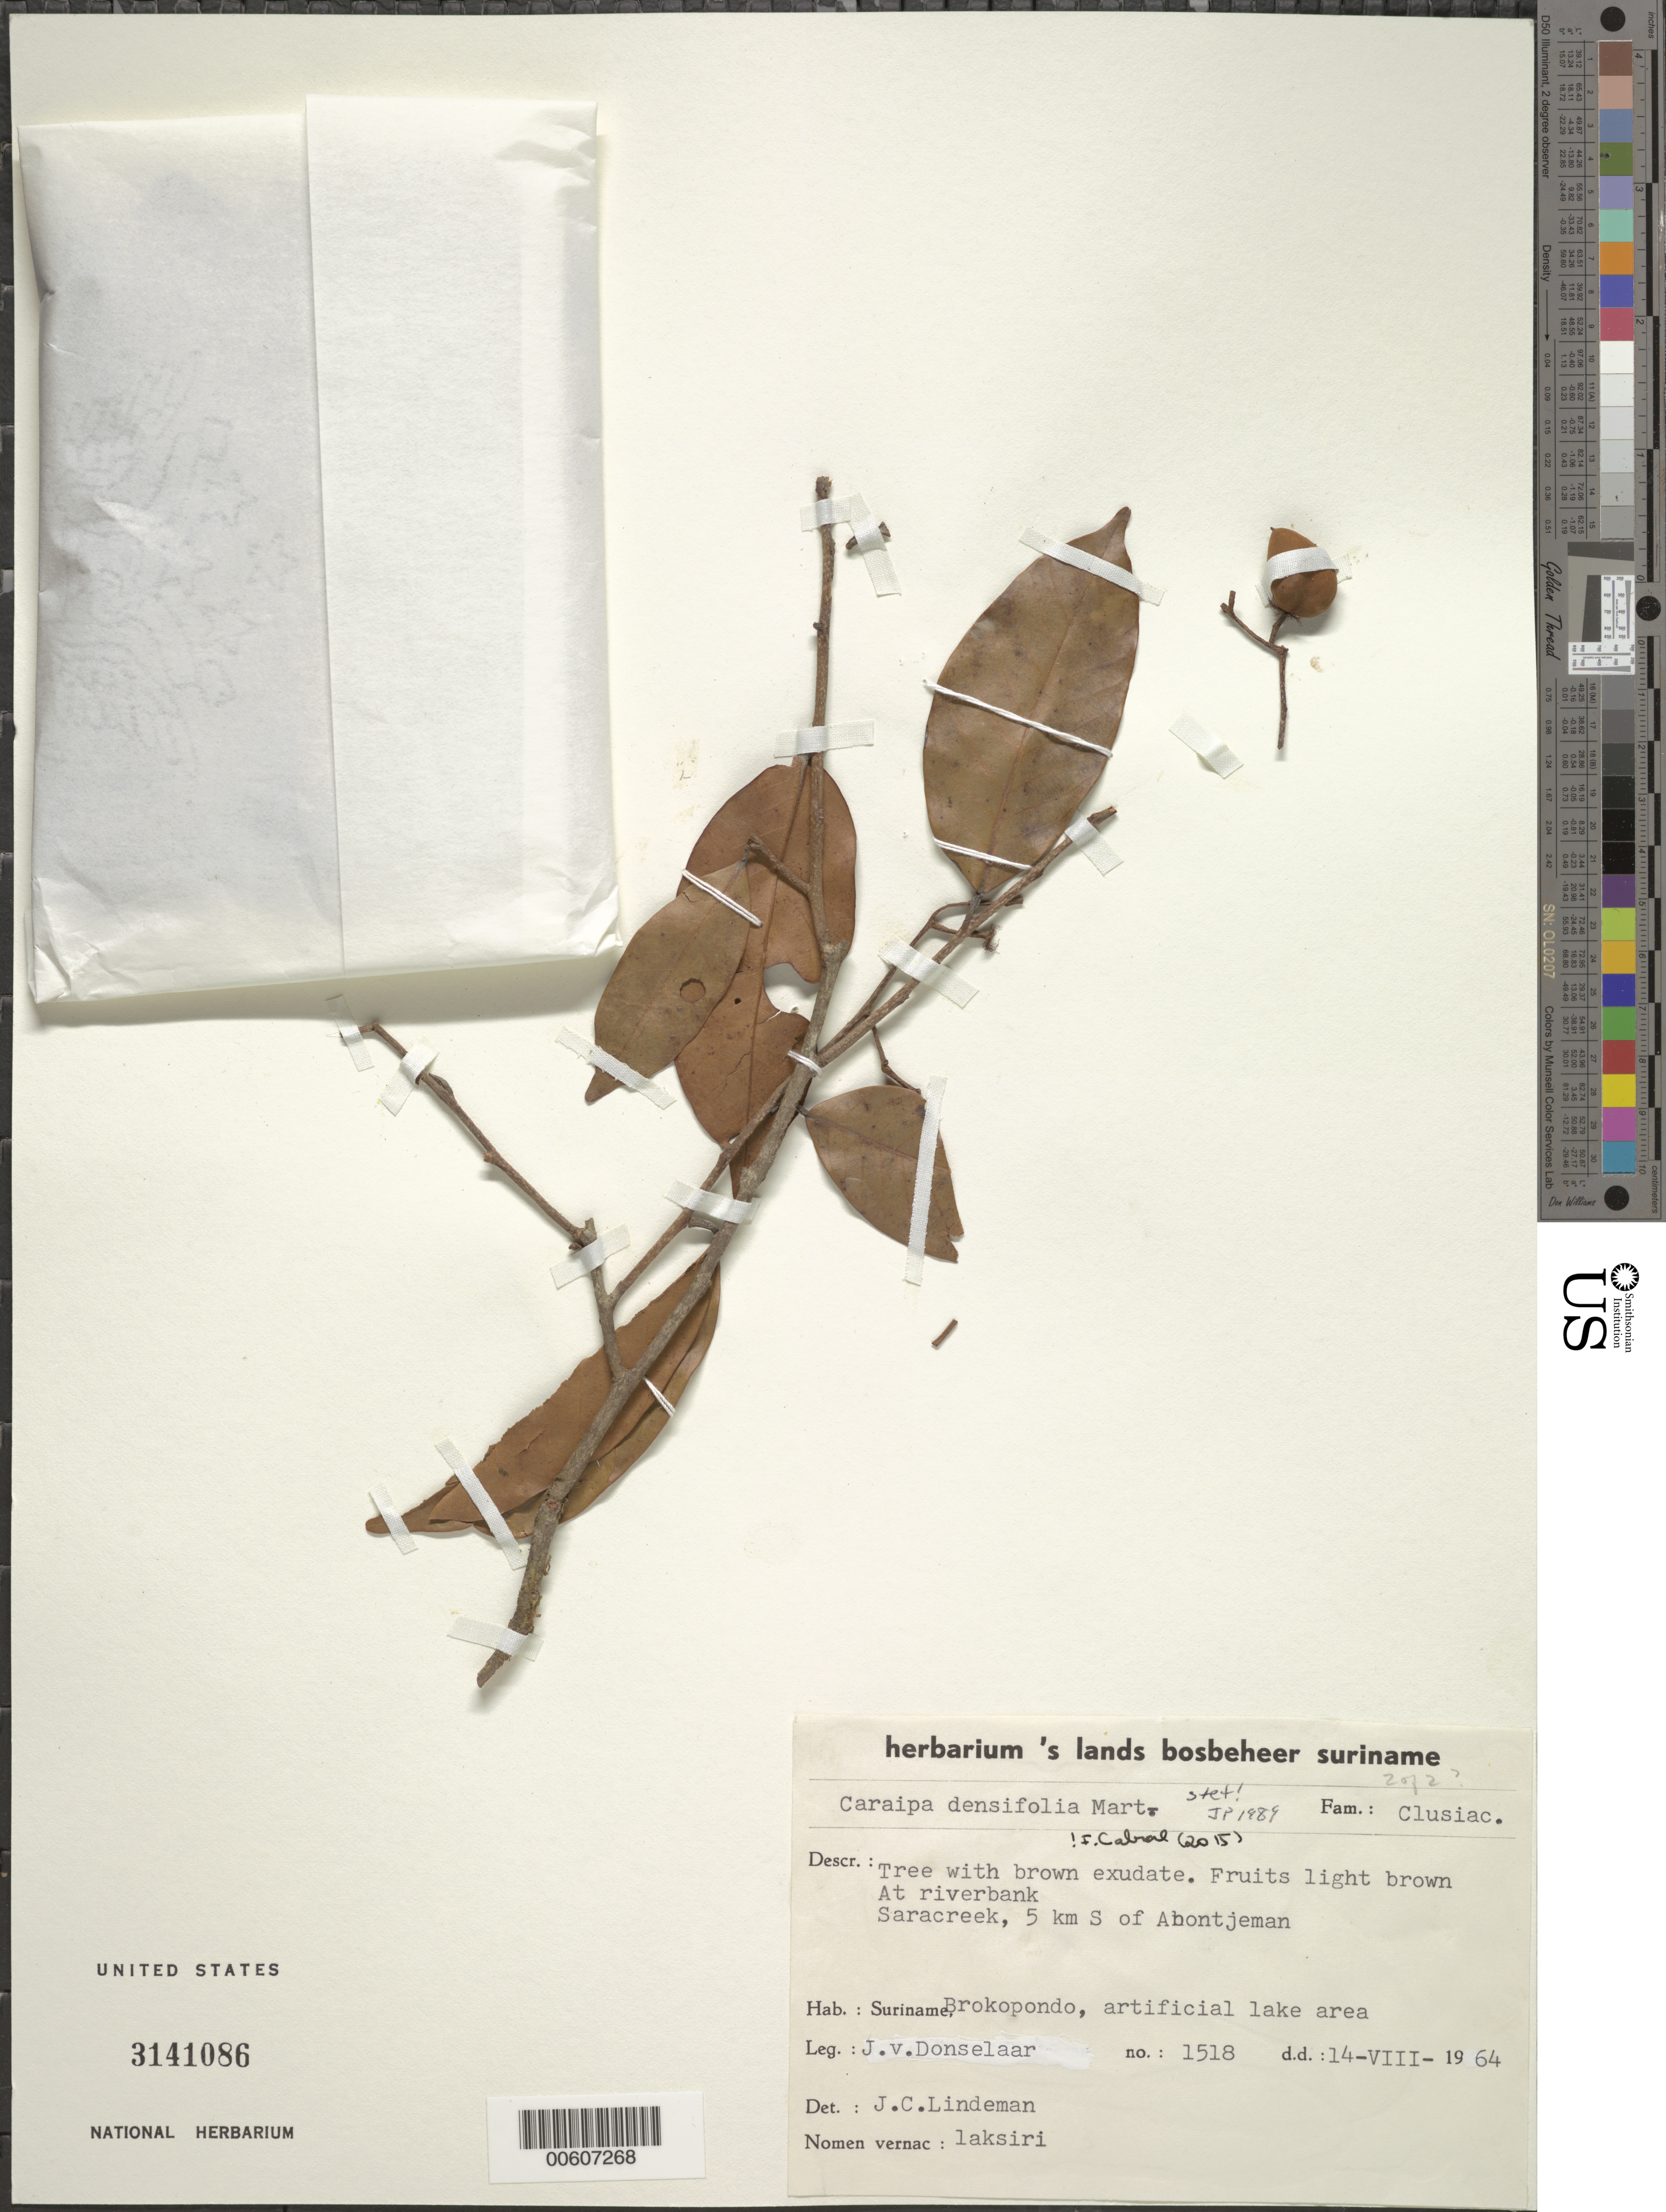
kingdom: Plantae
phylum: Tracheophyta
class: Magnoliopsida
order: Malpighiales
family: Calophyllaceae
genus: Caraipa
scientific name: Caraipa densifolia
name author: Mart.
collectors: J. Donselaar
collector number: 1518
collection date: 1964-08-14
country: Suriname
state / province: Brokopondo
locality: At riverbank. Saracreek, 5 km S of Abontjeman. Artificial lake area.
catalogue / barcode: US 3141086